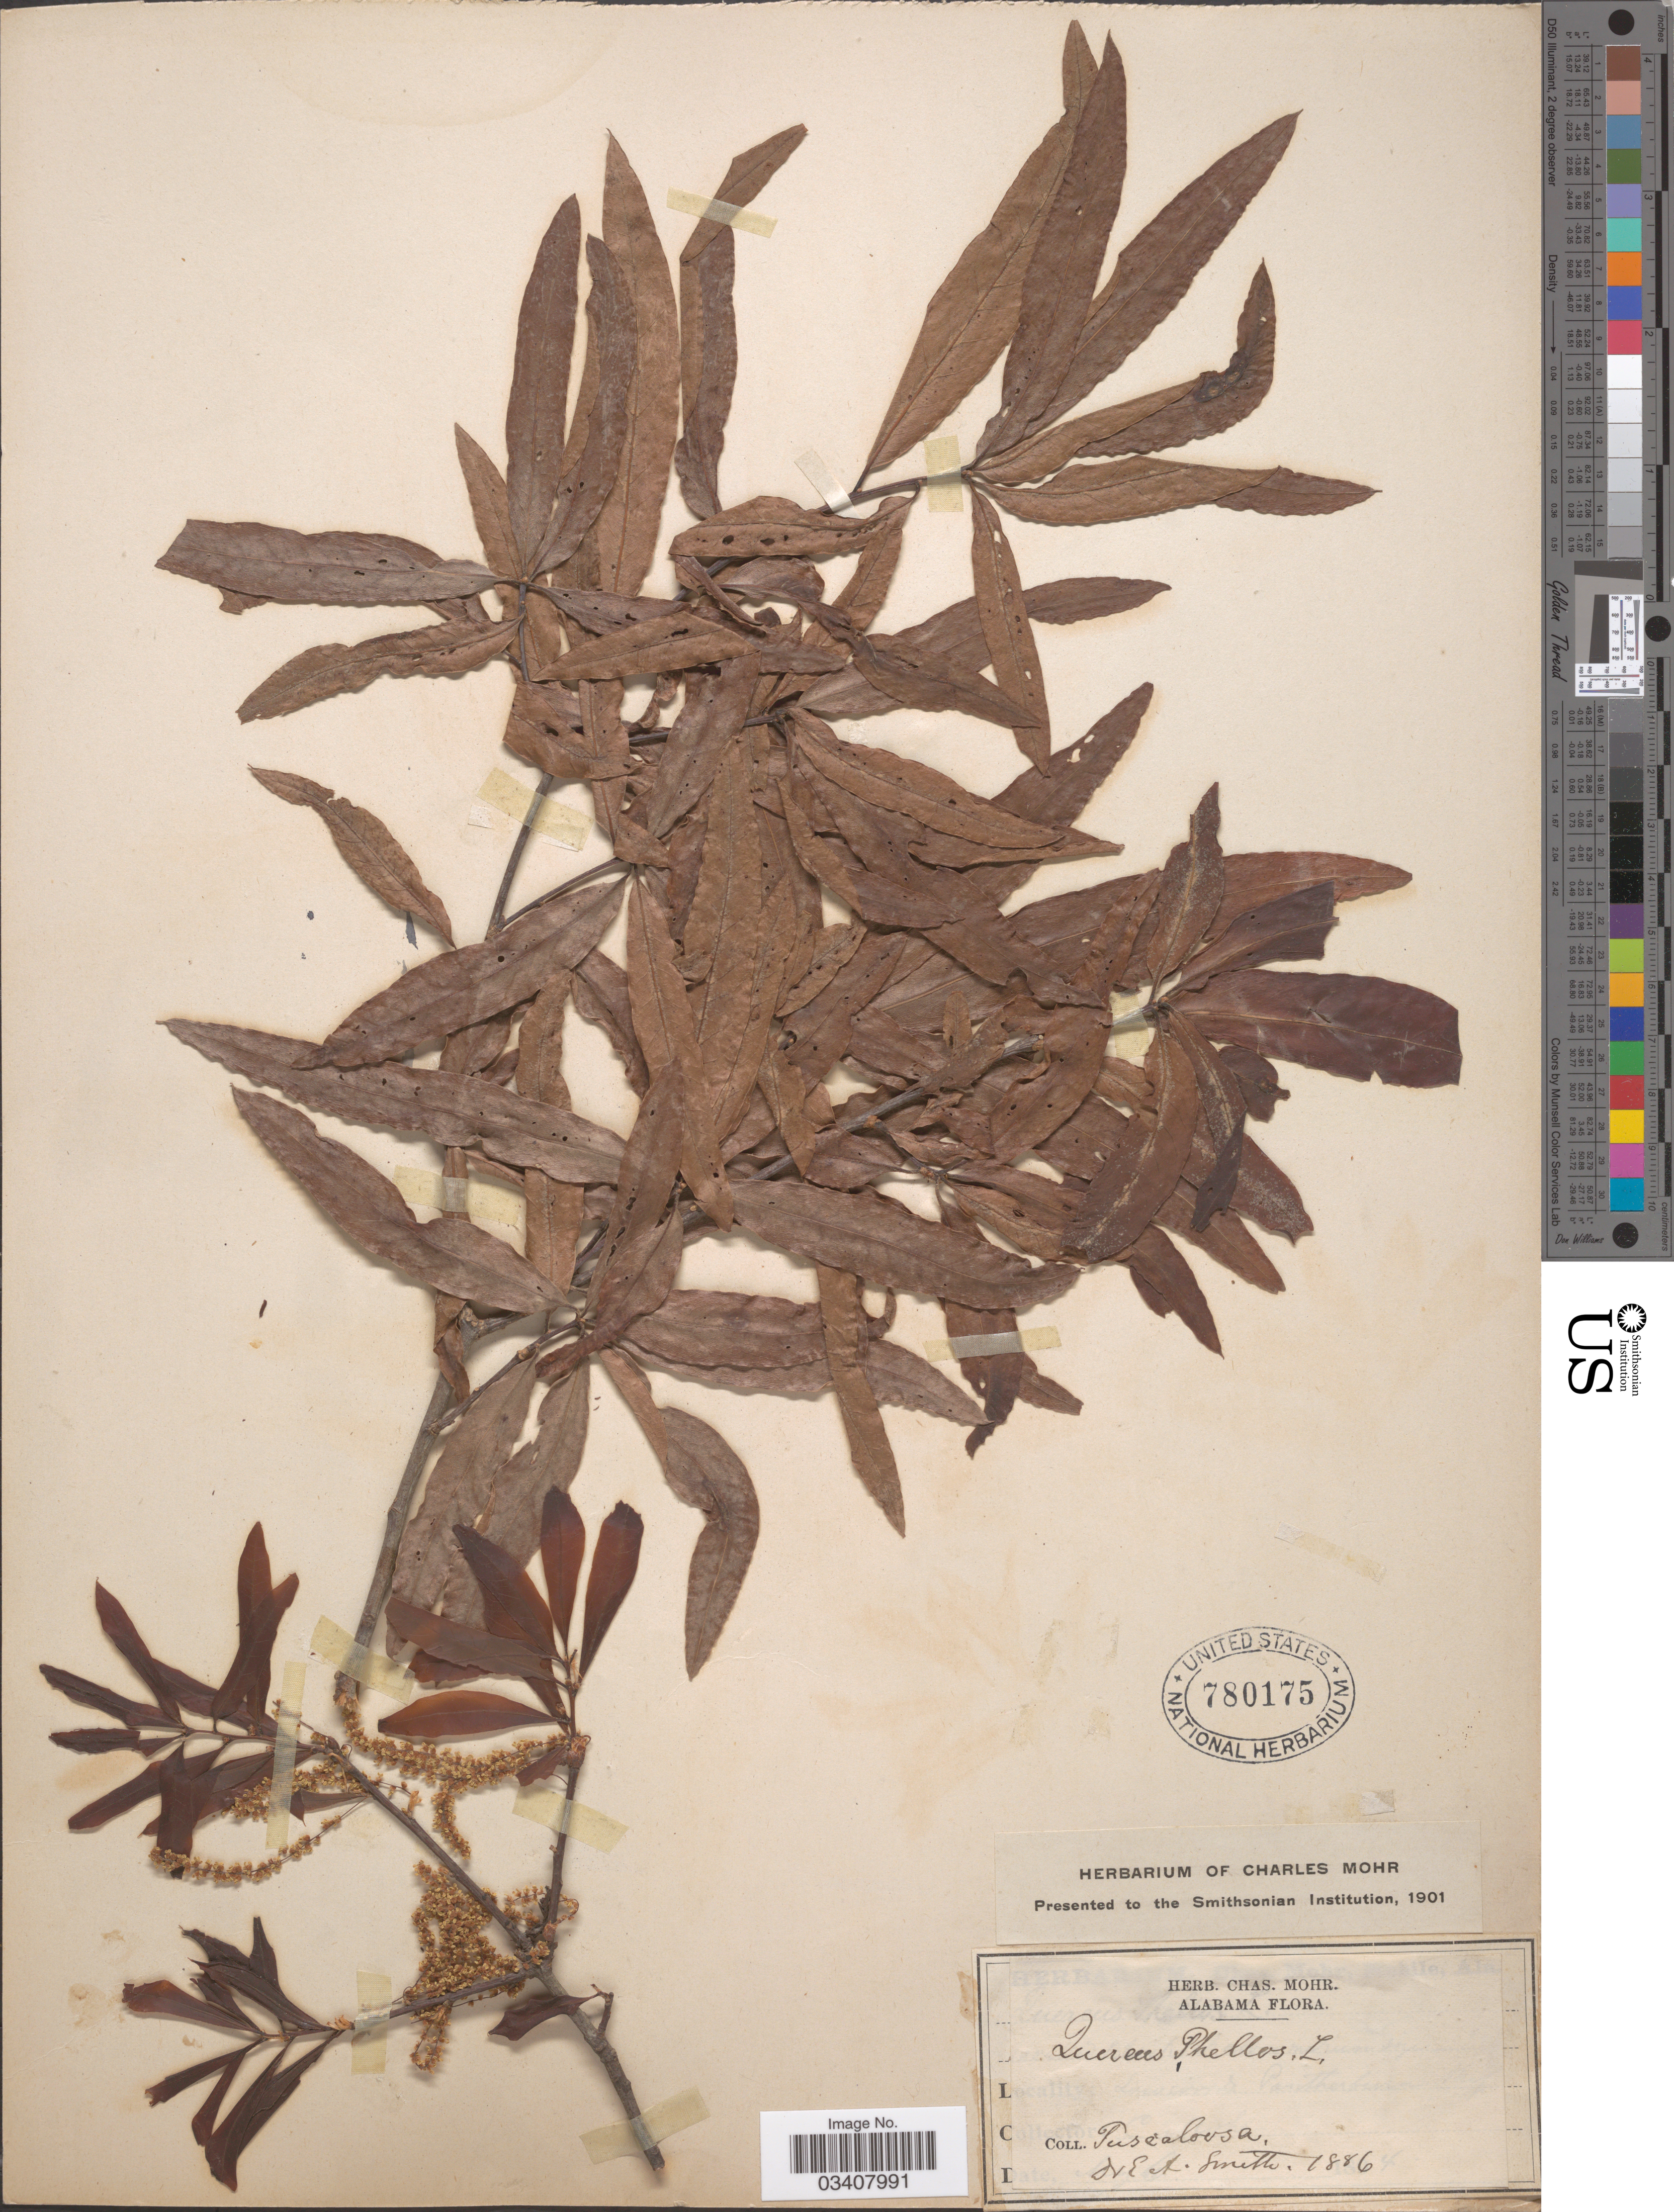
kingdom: Plantae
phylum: Tracheophyta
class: Magnoliopsida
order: Fagales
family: Fagaceae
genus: Quercus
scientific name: Quercus phellos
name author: L.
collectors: E. Smith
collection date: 1886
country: United States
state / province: Alabama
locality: Tuscaloosa.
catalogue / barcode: US 780175